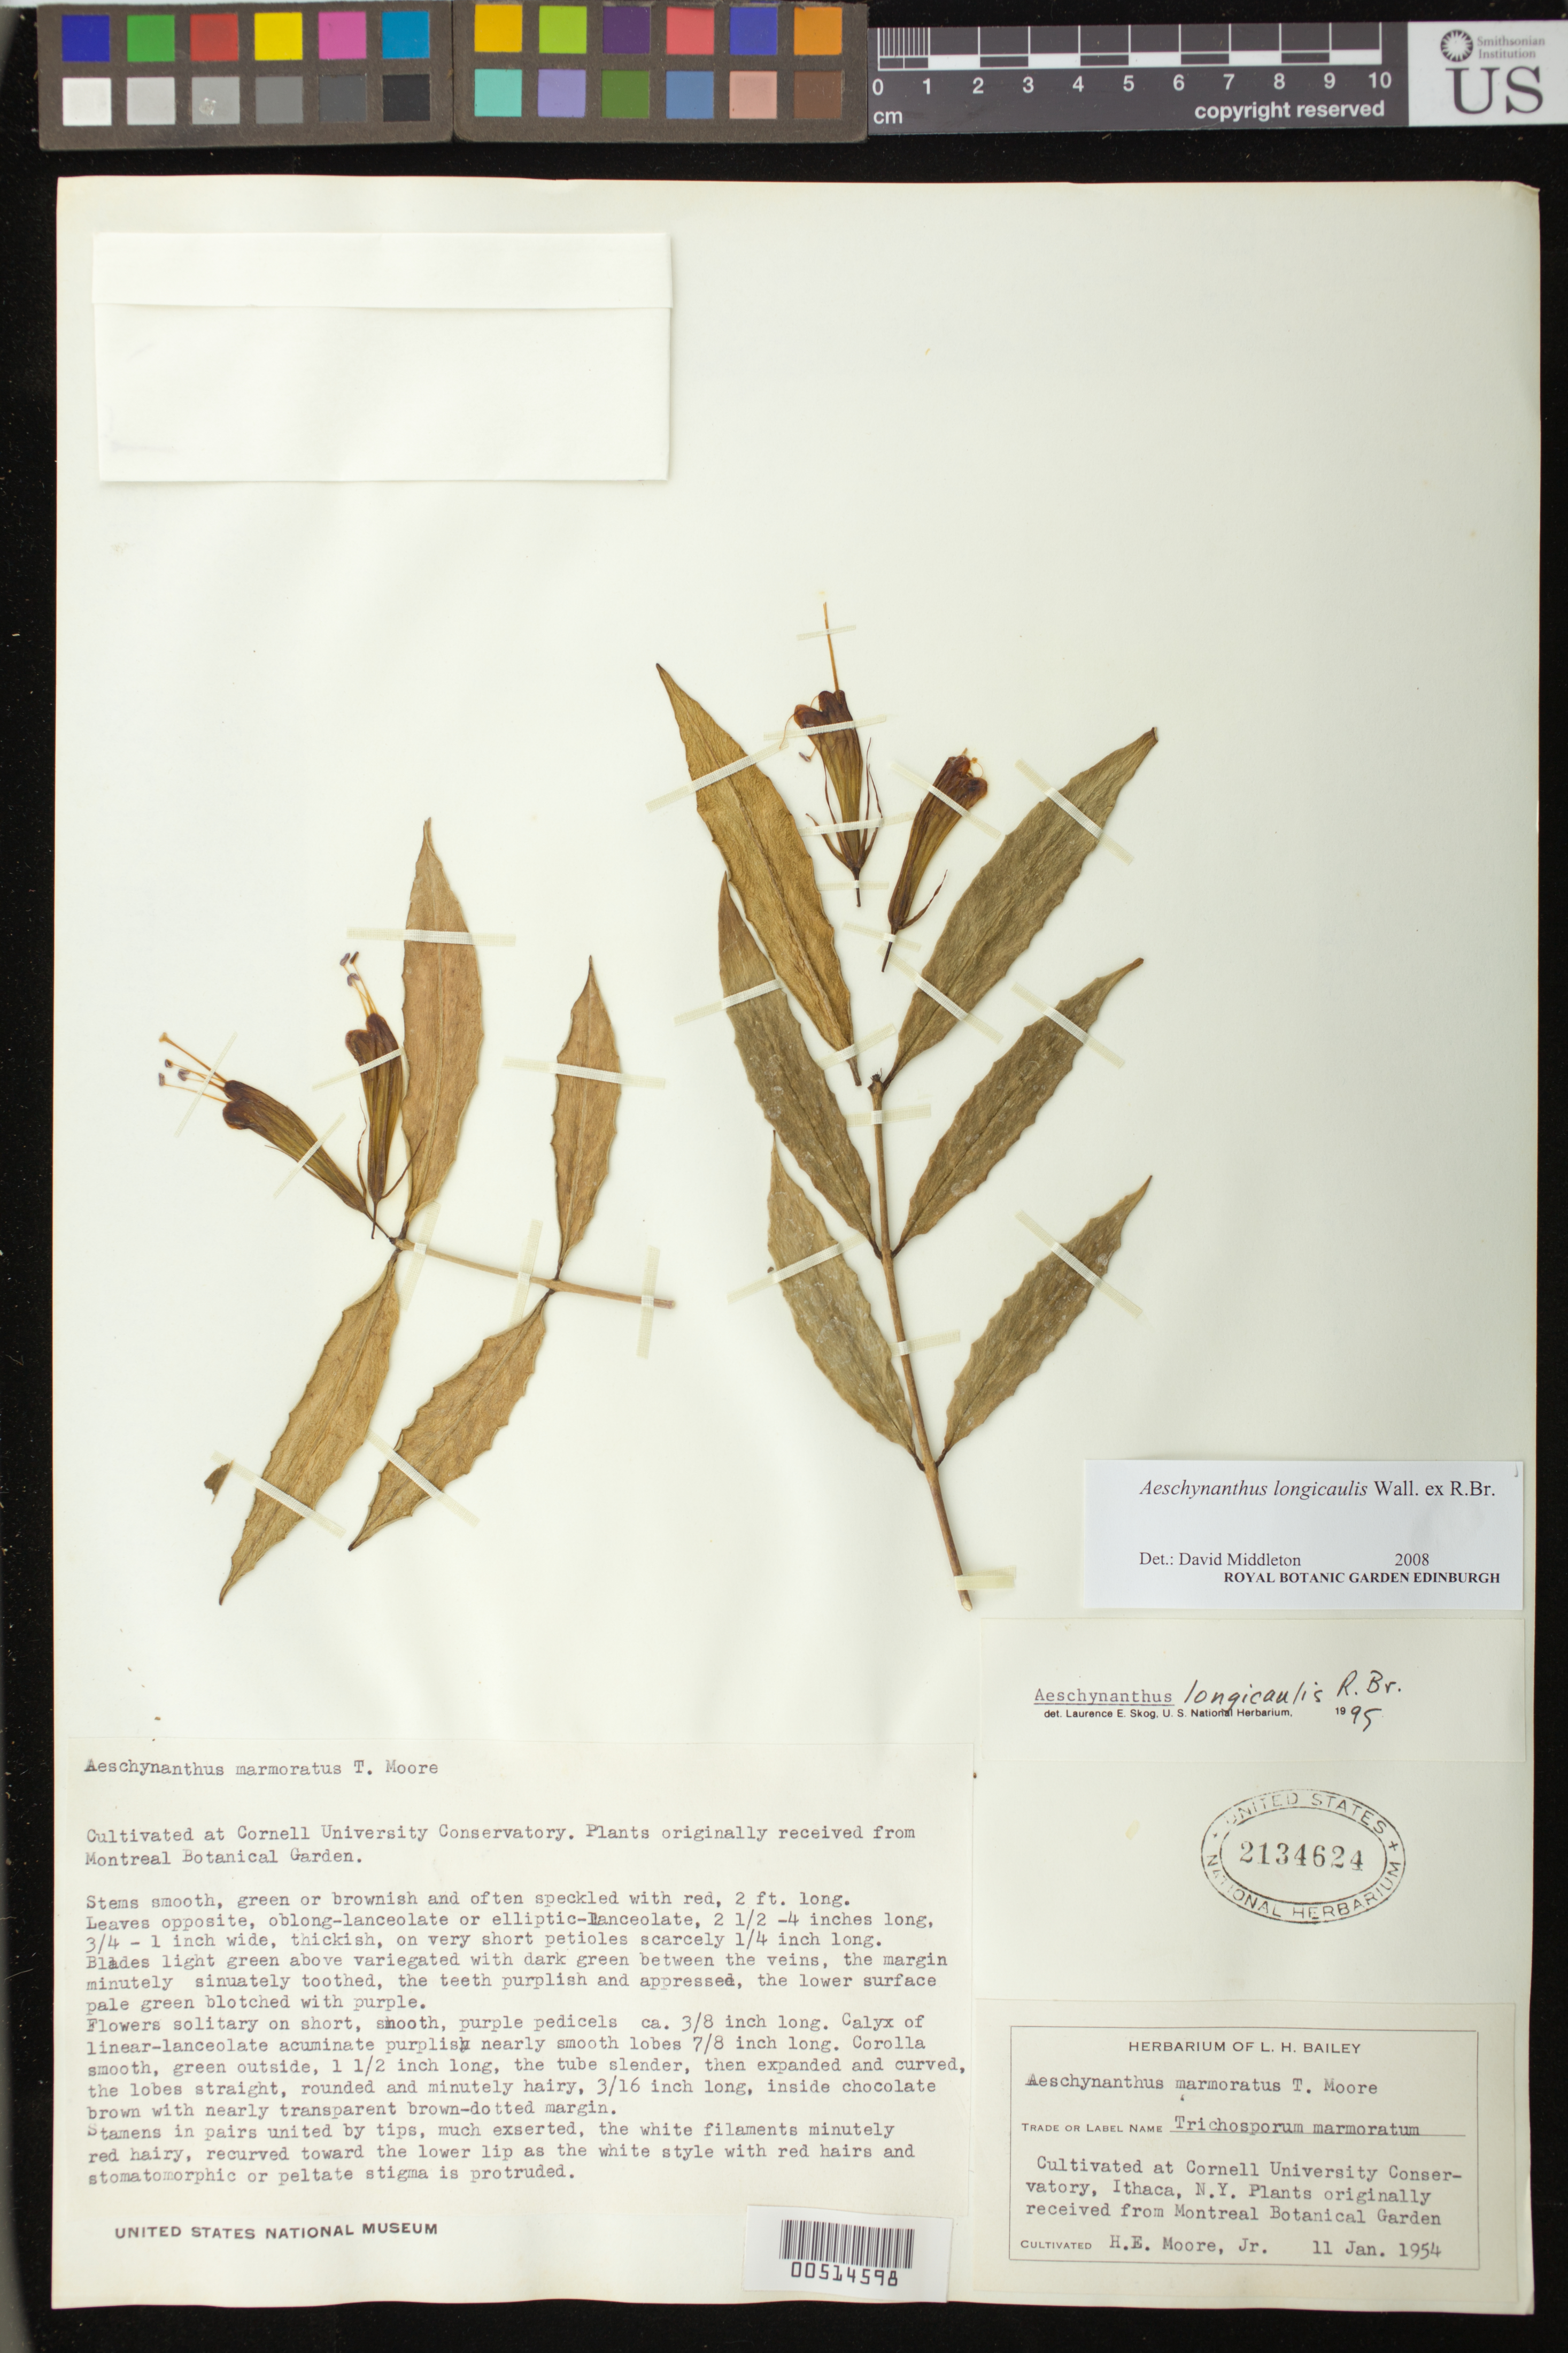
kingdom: Plantae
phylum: Tracheophyta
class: Magnoliopsida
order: Lamiales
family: Gesneriaceae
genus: Aeschynanthus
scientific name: Aeschynanthus longicaulis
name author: Wall. ex R. Br.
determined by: Skog, Laurence E.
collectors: H. E. Moore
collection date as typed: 11 Jan 1954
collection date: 1954-01-11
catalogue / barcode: US 2134624